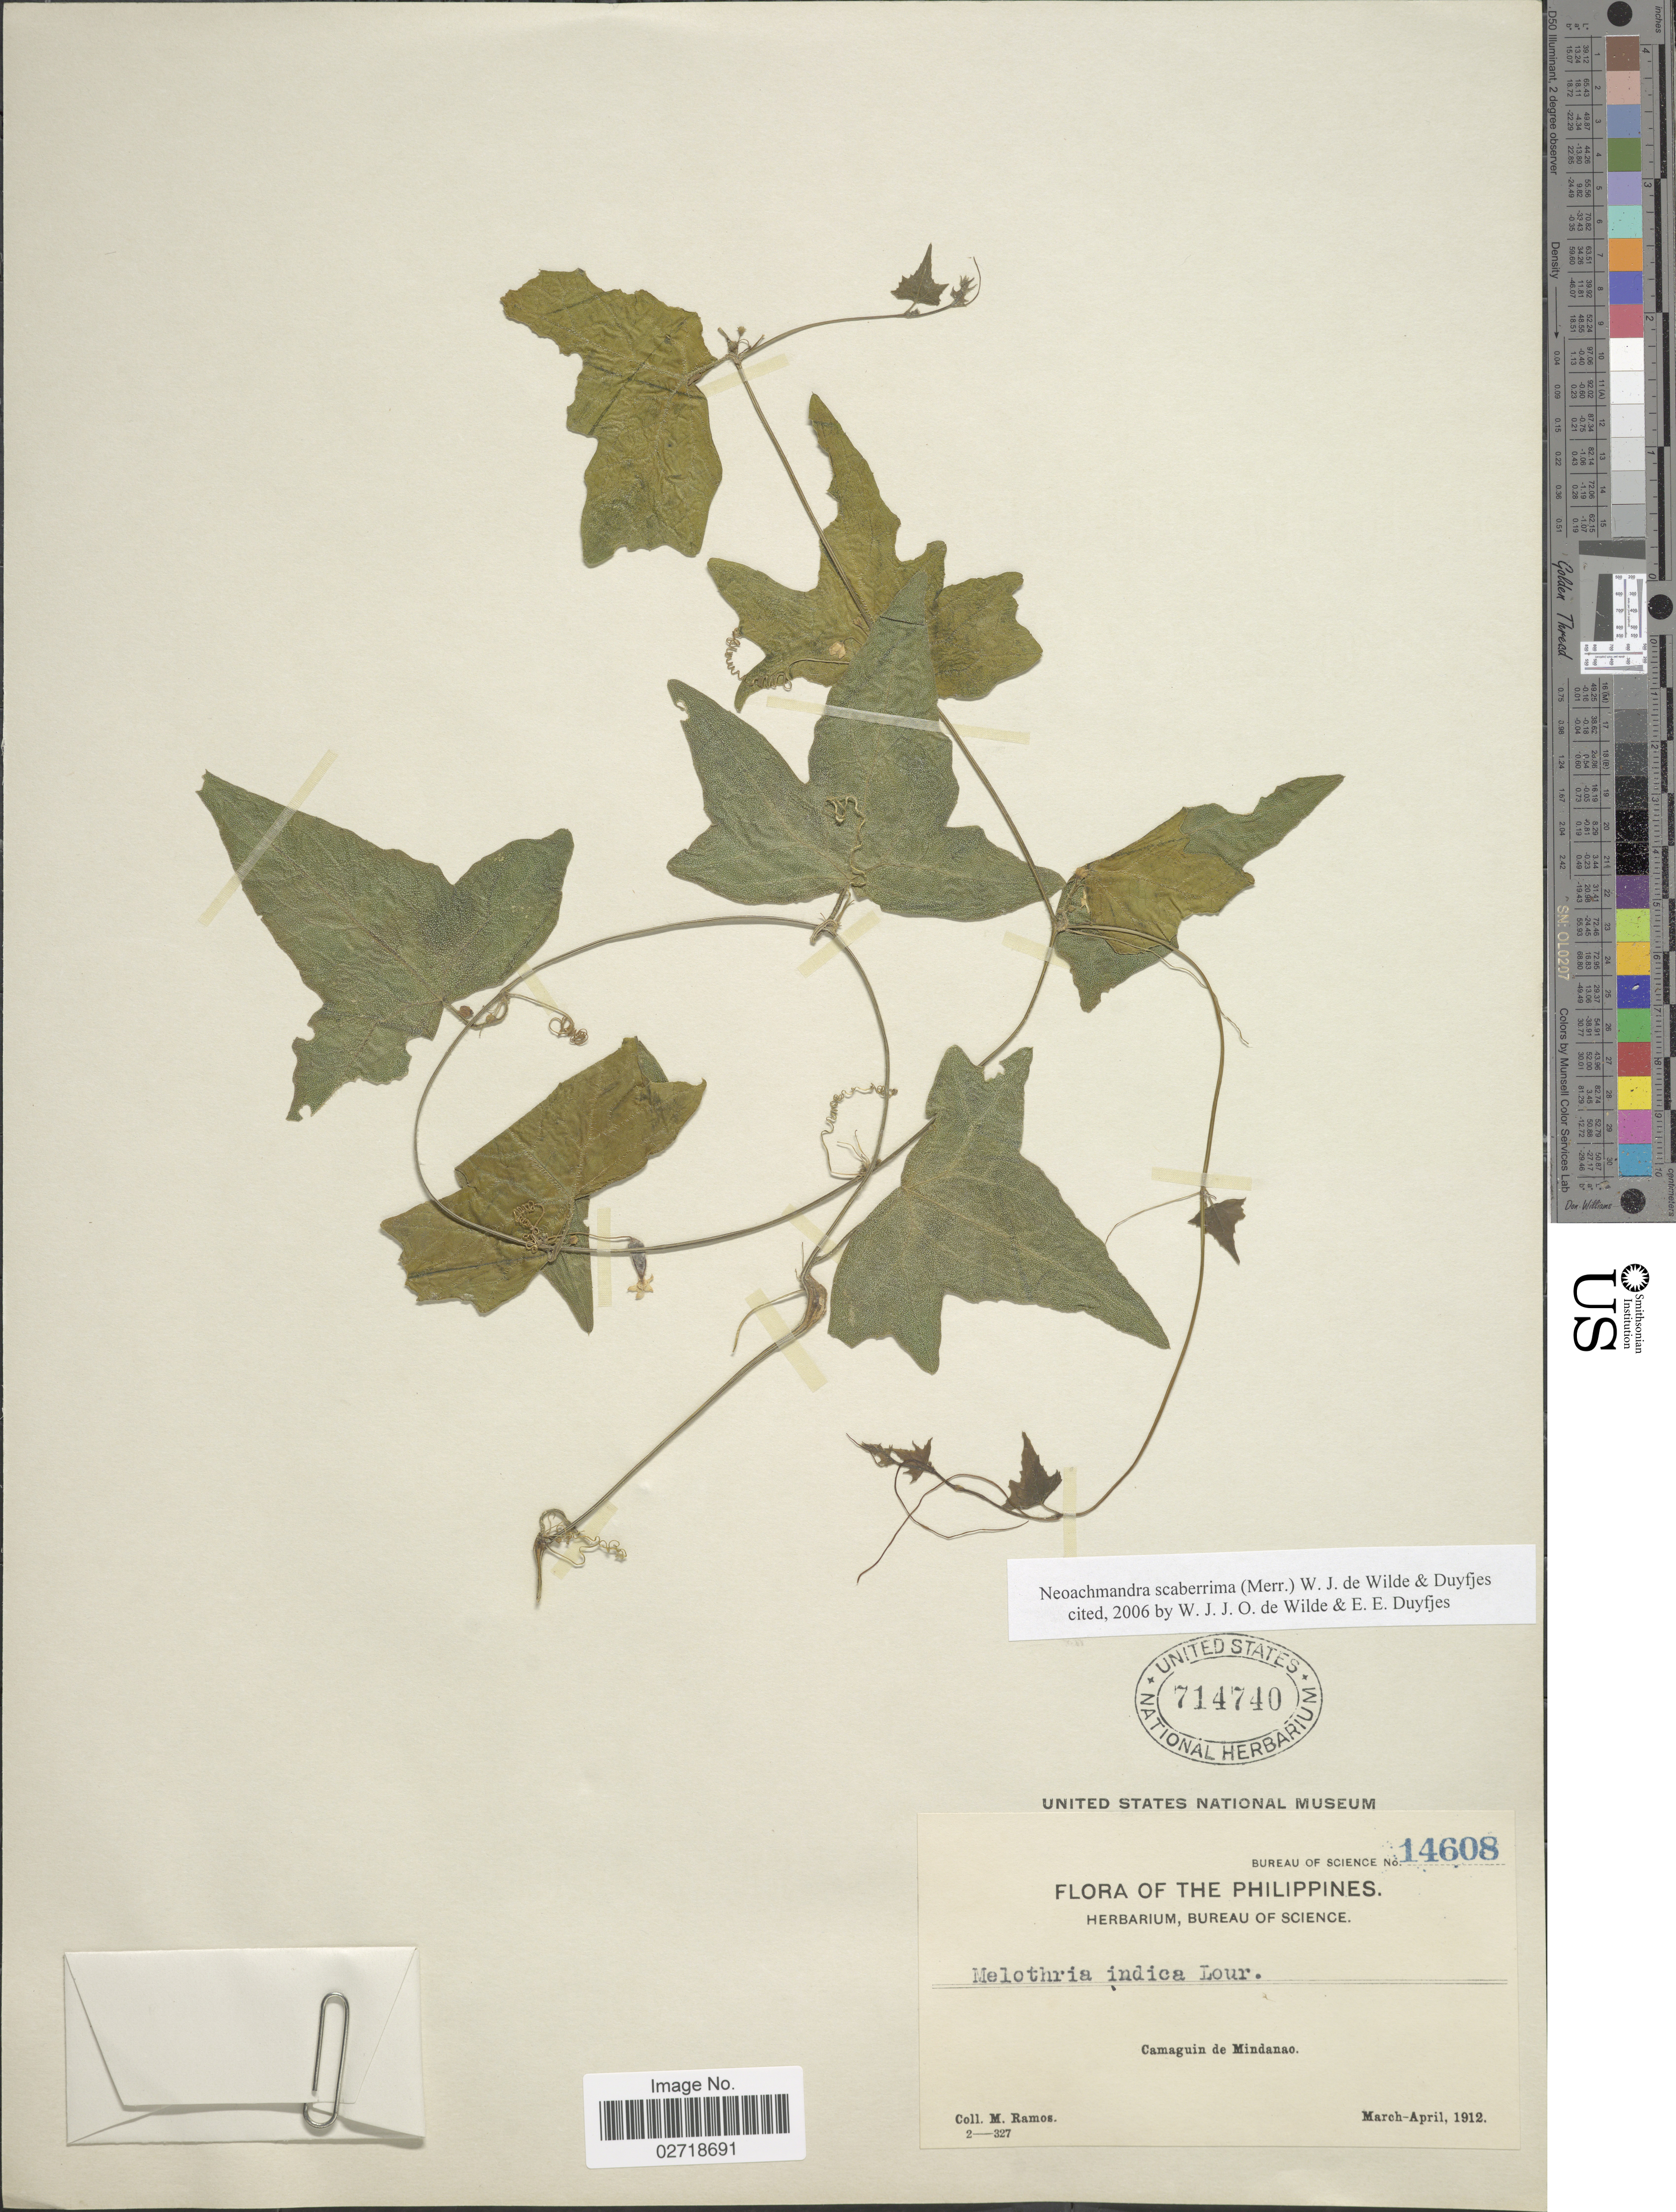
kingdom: Plantae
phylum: Tracheophyta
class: Magnoliopsida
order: Cucurbitales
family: Cucurbitaceae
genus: Melothria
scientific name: Melothria scaberrima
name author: Merr.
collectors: M. Ramos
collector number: Bureau of Science 14608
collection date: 1912-03/1912-04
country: Philippines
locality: Camaguin de Mindanao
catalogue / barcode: US 714740